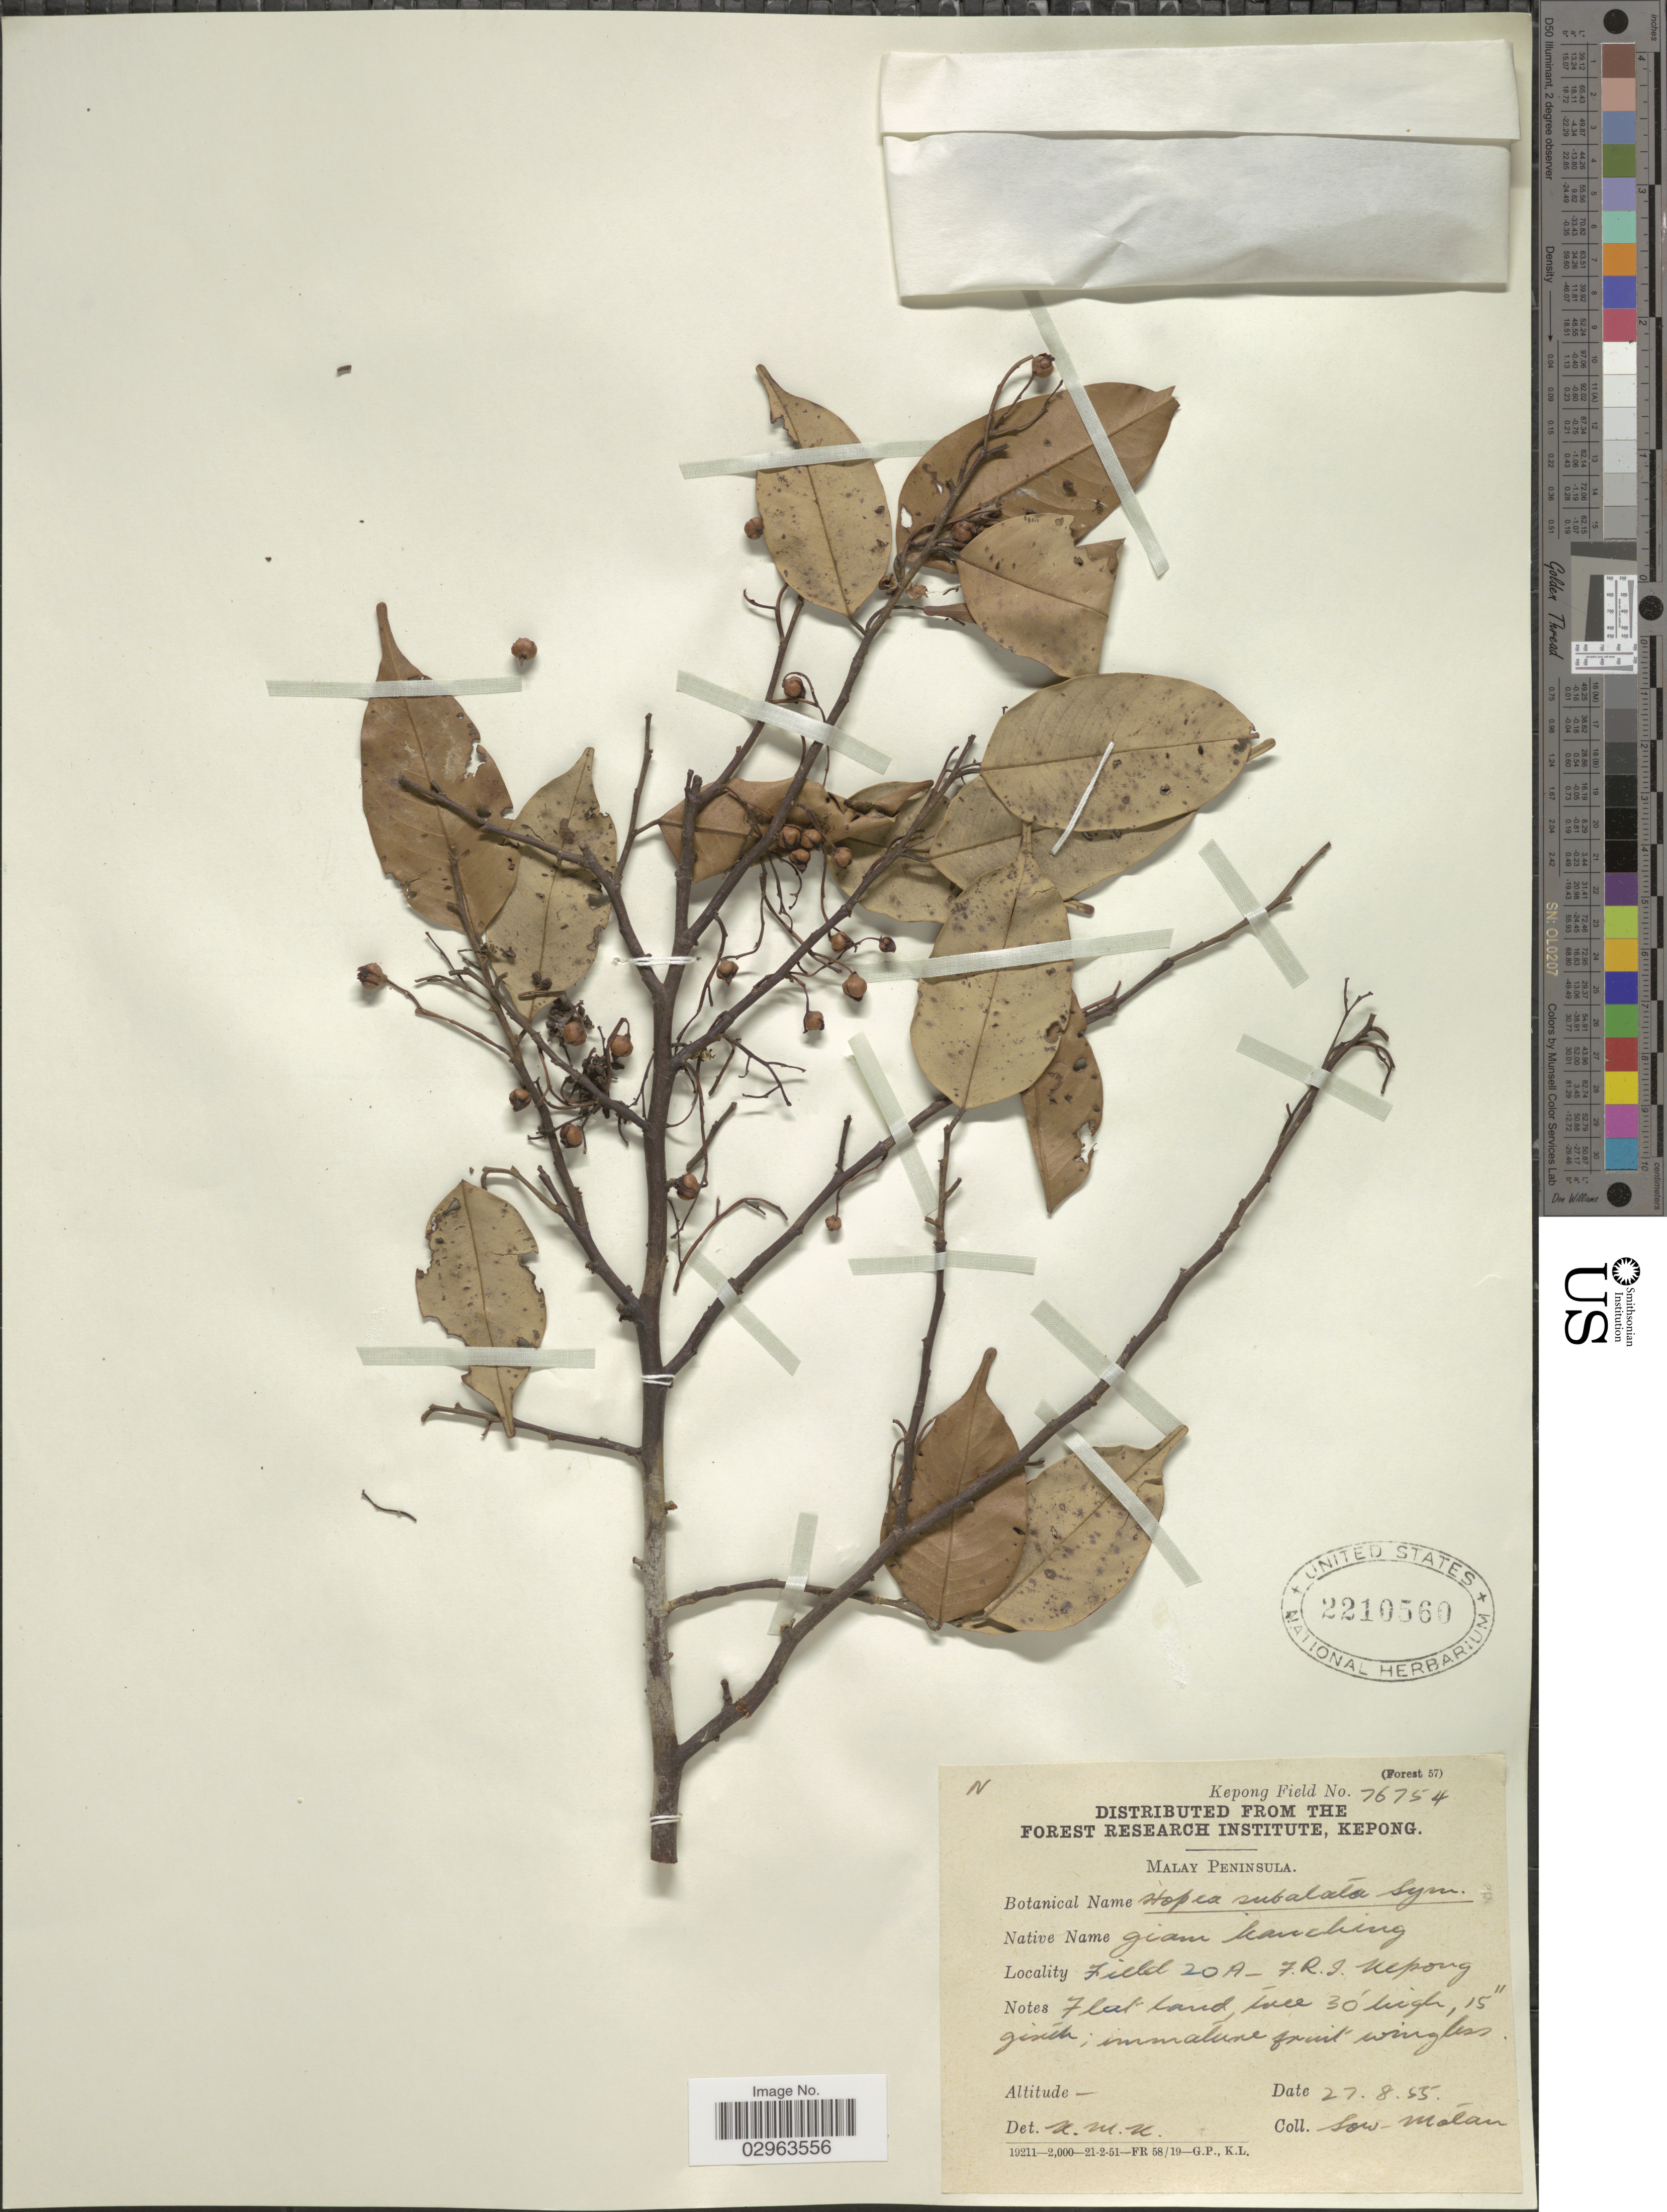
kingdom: Plantae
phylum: Tracheophyta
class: Magnoliopsida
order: Malvales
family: Dipterocarpaceae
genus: Hopea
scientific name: Hopea subalata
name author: Symington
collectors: -. Low & -. Motan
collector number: Kepong Field? 76754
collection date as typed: Transcribed d/m/y: 27/8/55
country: Malaysia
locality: Malay Peninsula. Field 20A - F.R.I. Kepong.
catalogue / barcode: US 2210560